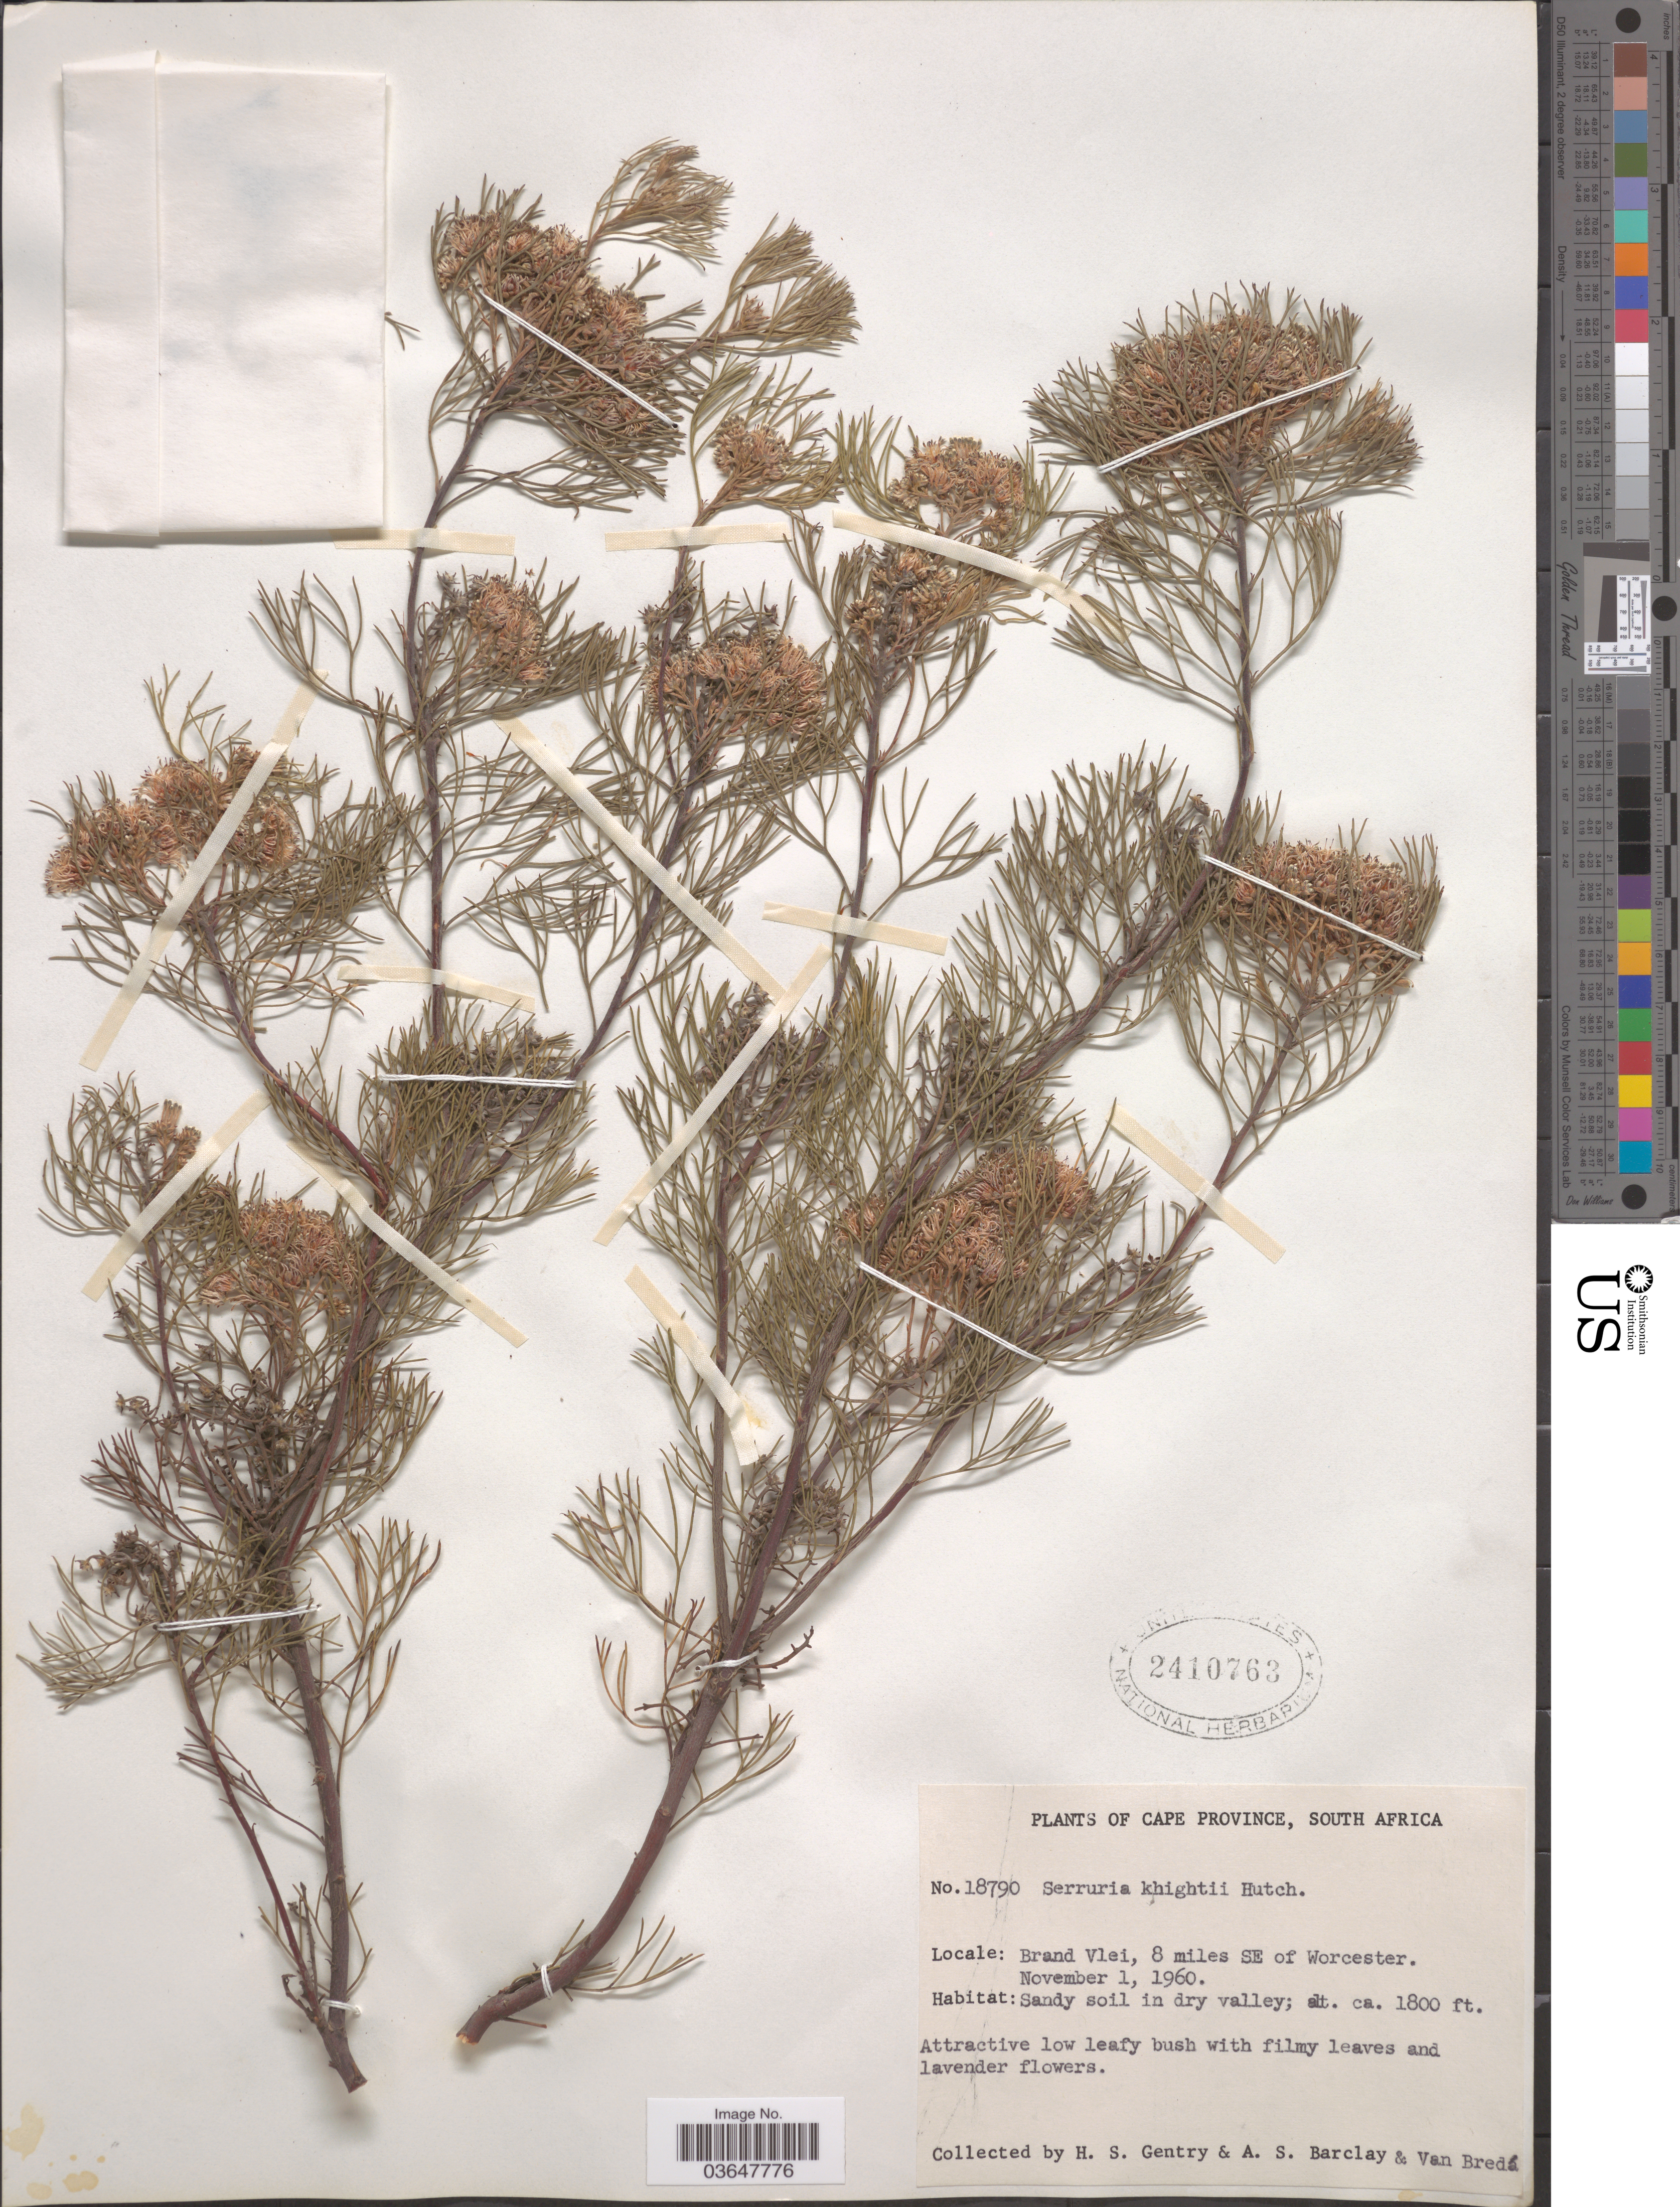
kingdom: Plantae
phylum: Tracheophyta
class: Magnoliopsida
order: Proteales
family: Proteaceae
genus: Serruria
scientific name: Serruria knightii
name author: Hutch.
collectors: H. S. Gentry, A. S. Barclay & Van Bredá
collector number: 18790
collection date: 1960-11-01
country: South Africa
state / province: Western Cape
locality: Brand Vlei, 8 miles SE of Worcester.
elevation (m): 549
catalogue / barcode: US 2410763